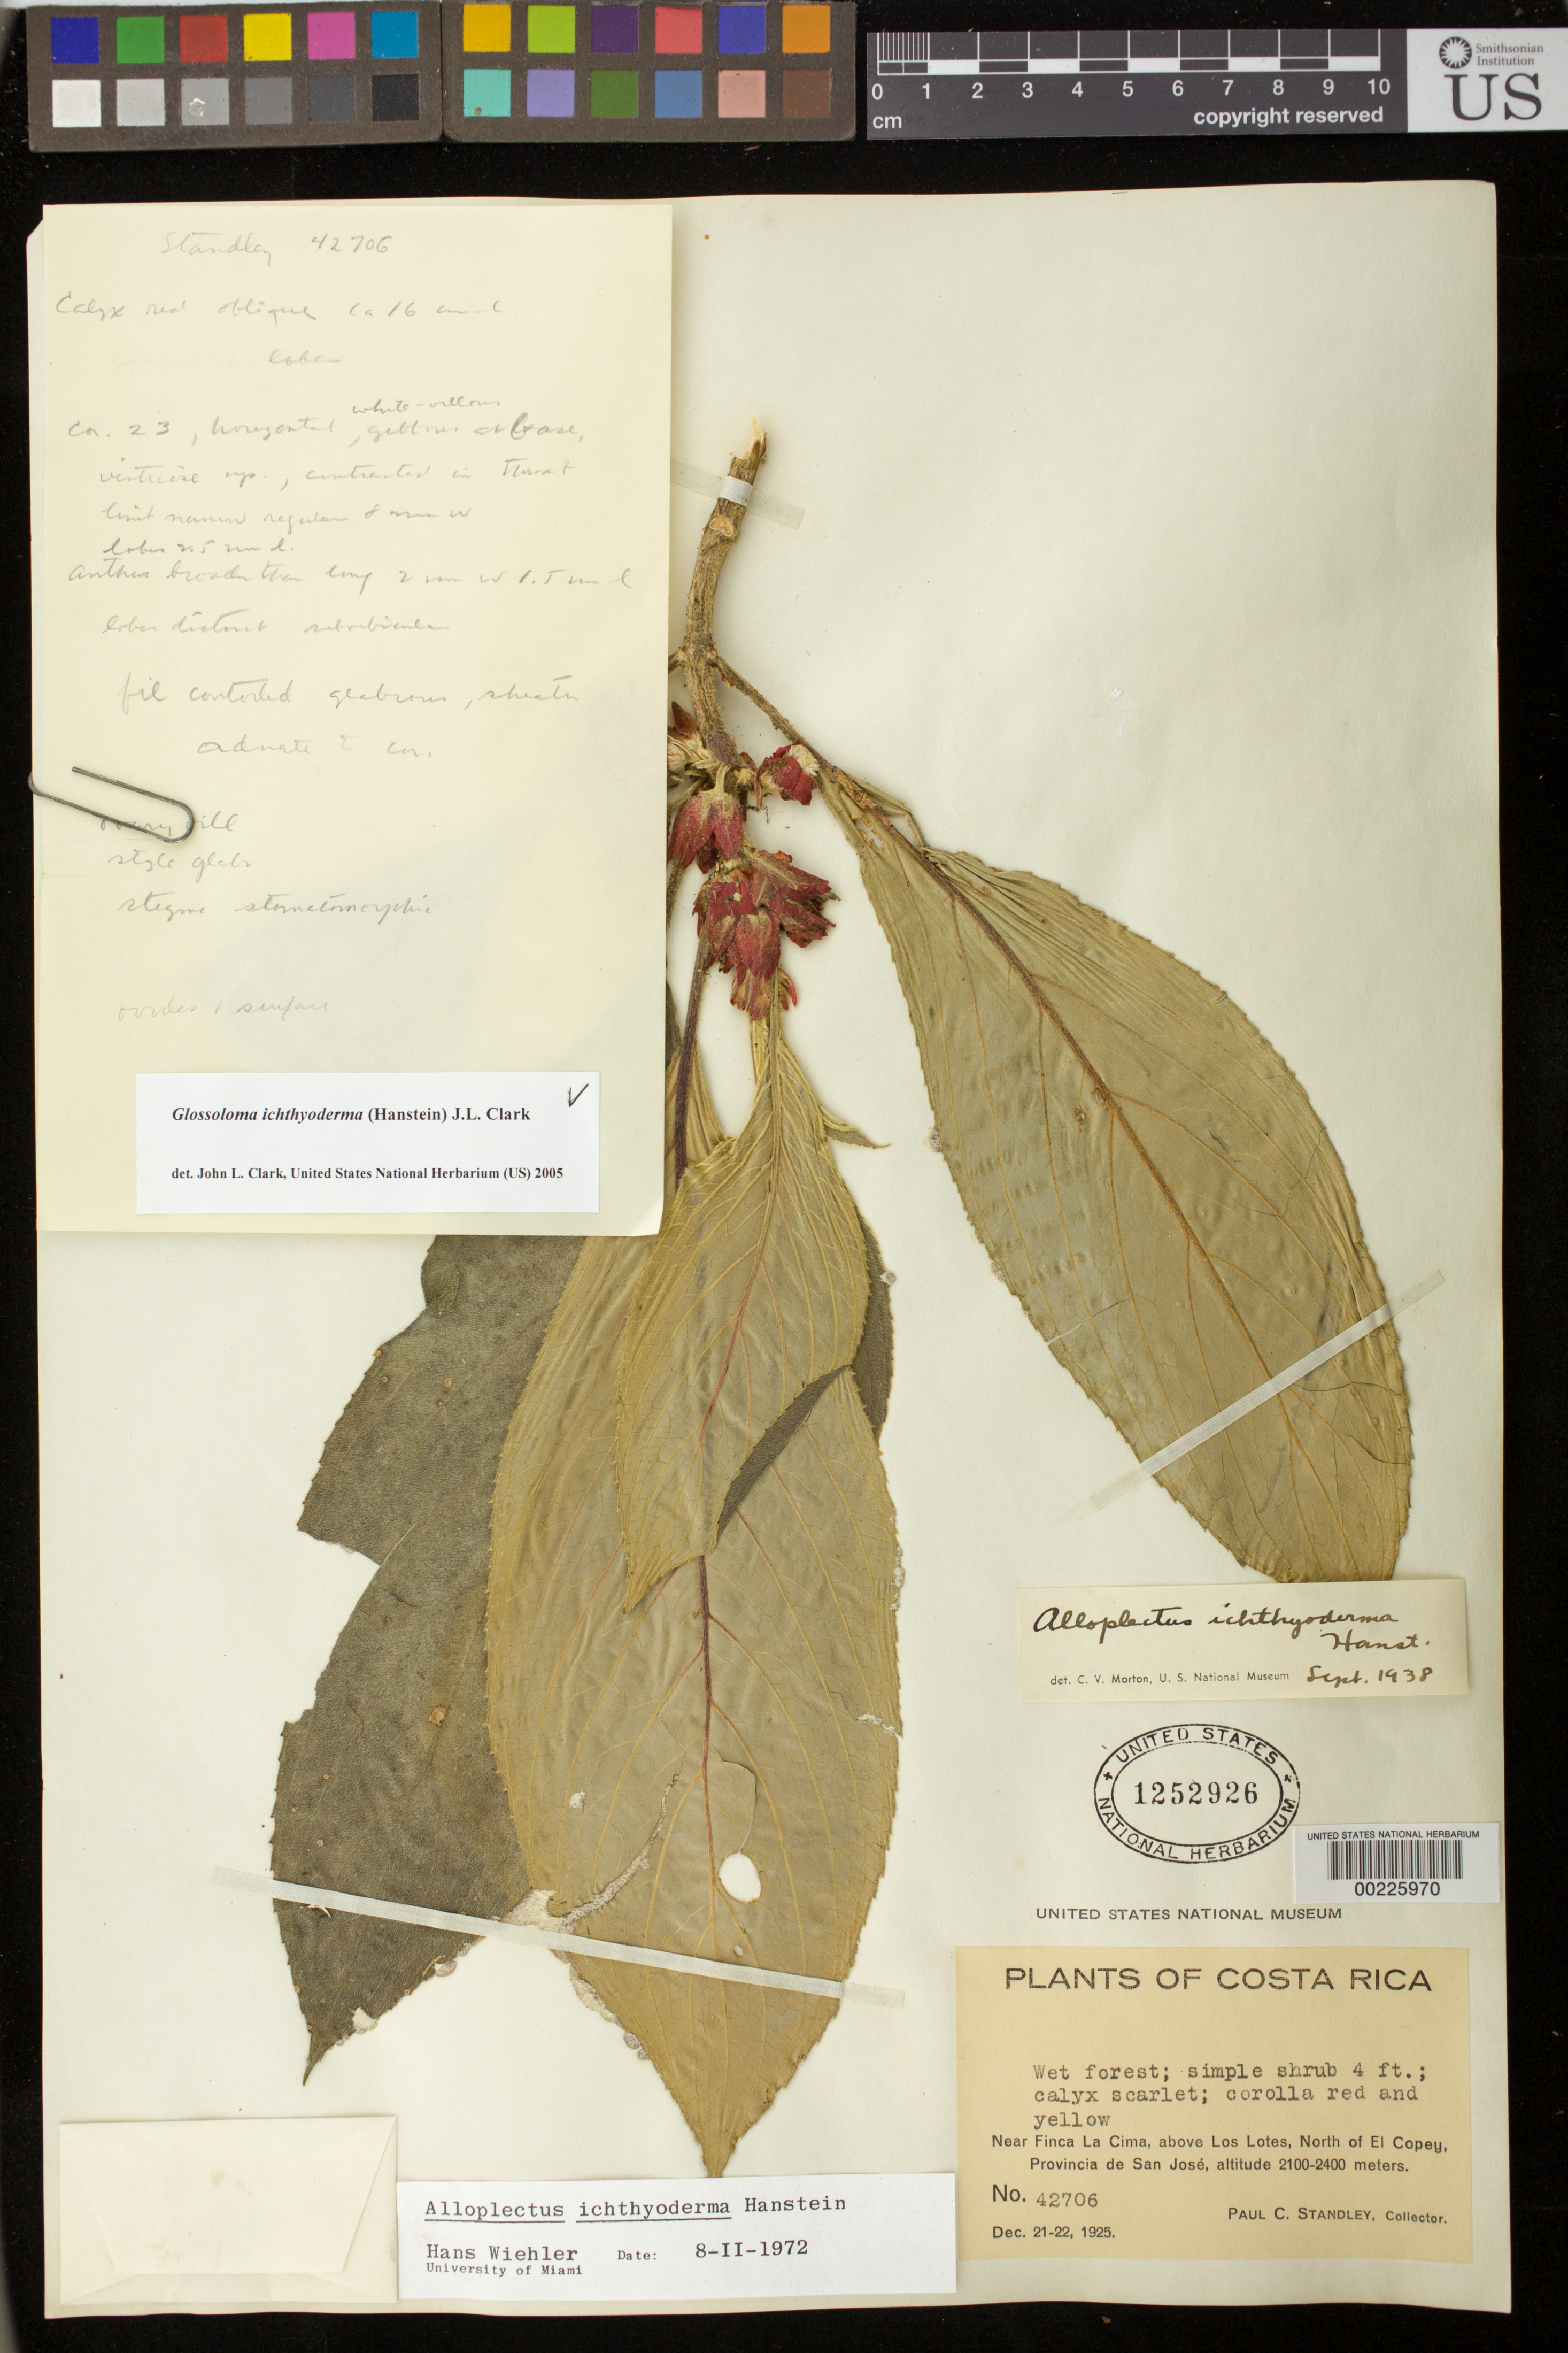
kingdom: Plantae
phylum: Tracheophyta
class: Magnoliopsida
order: Lamiales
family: Gesneriaceae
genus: Glossoloma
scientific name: Glossoloma ichthyoderma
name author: (Hanst.) J.L. Clark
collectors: P. C. Standley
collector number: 42706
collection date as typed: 21-22 Dec 1925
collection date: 1925-12-21/1925-12-22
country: Costa Rica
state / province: San José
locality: Near Finca La Cima, above Los Lotes, N of El Copey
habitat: Wet forest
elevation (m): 2100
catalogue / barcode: US 1252926